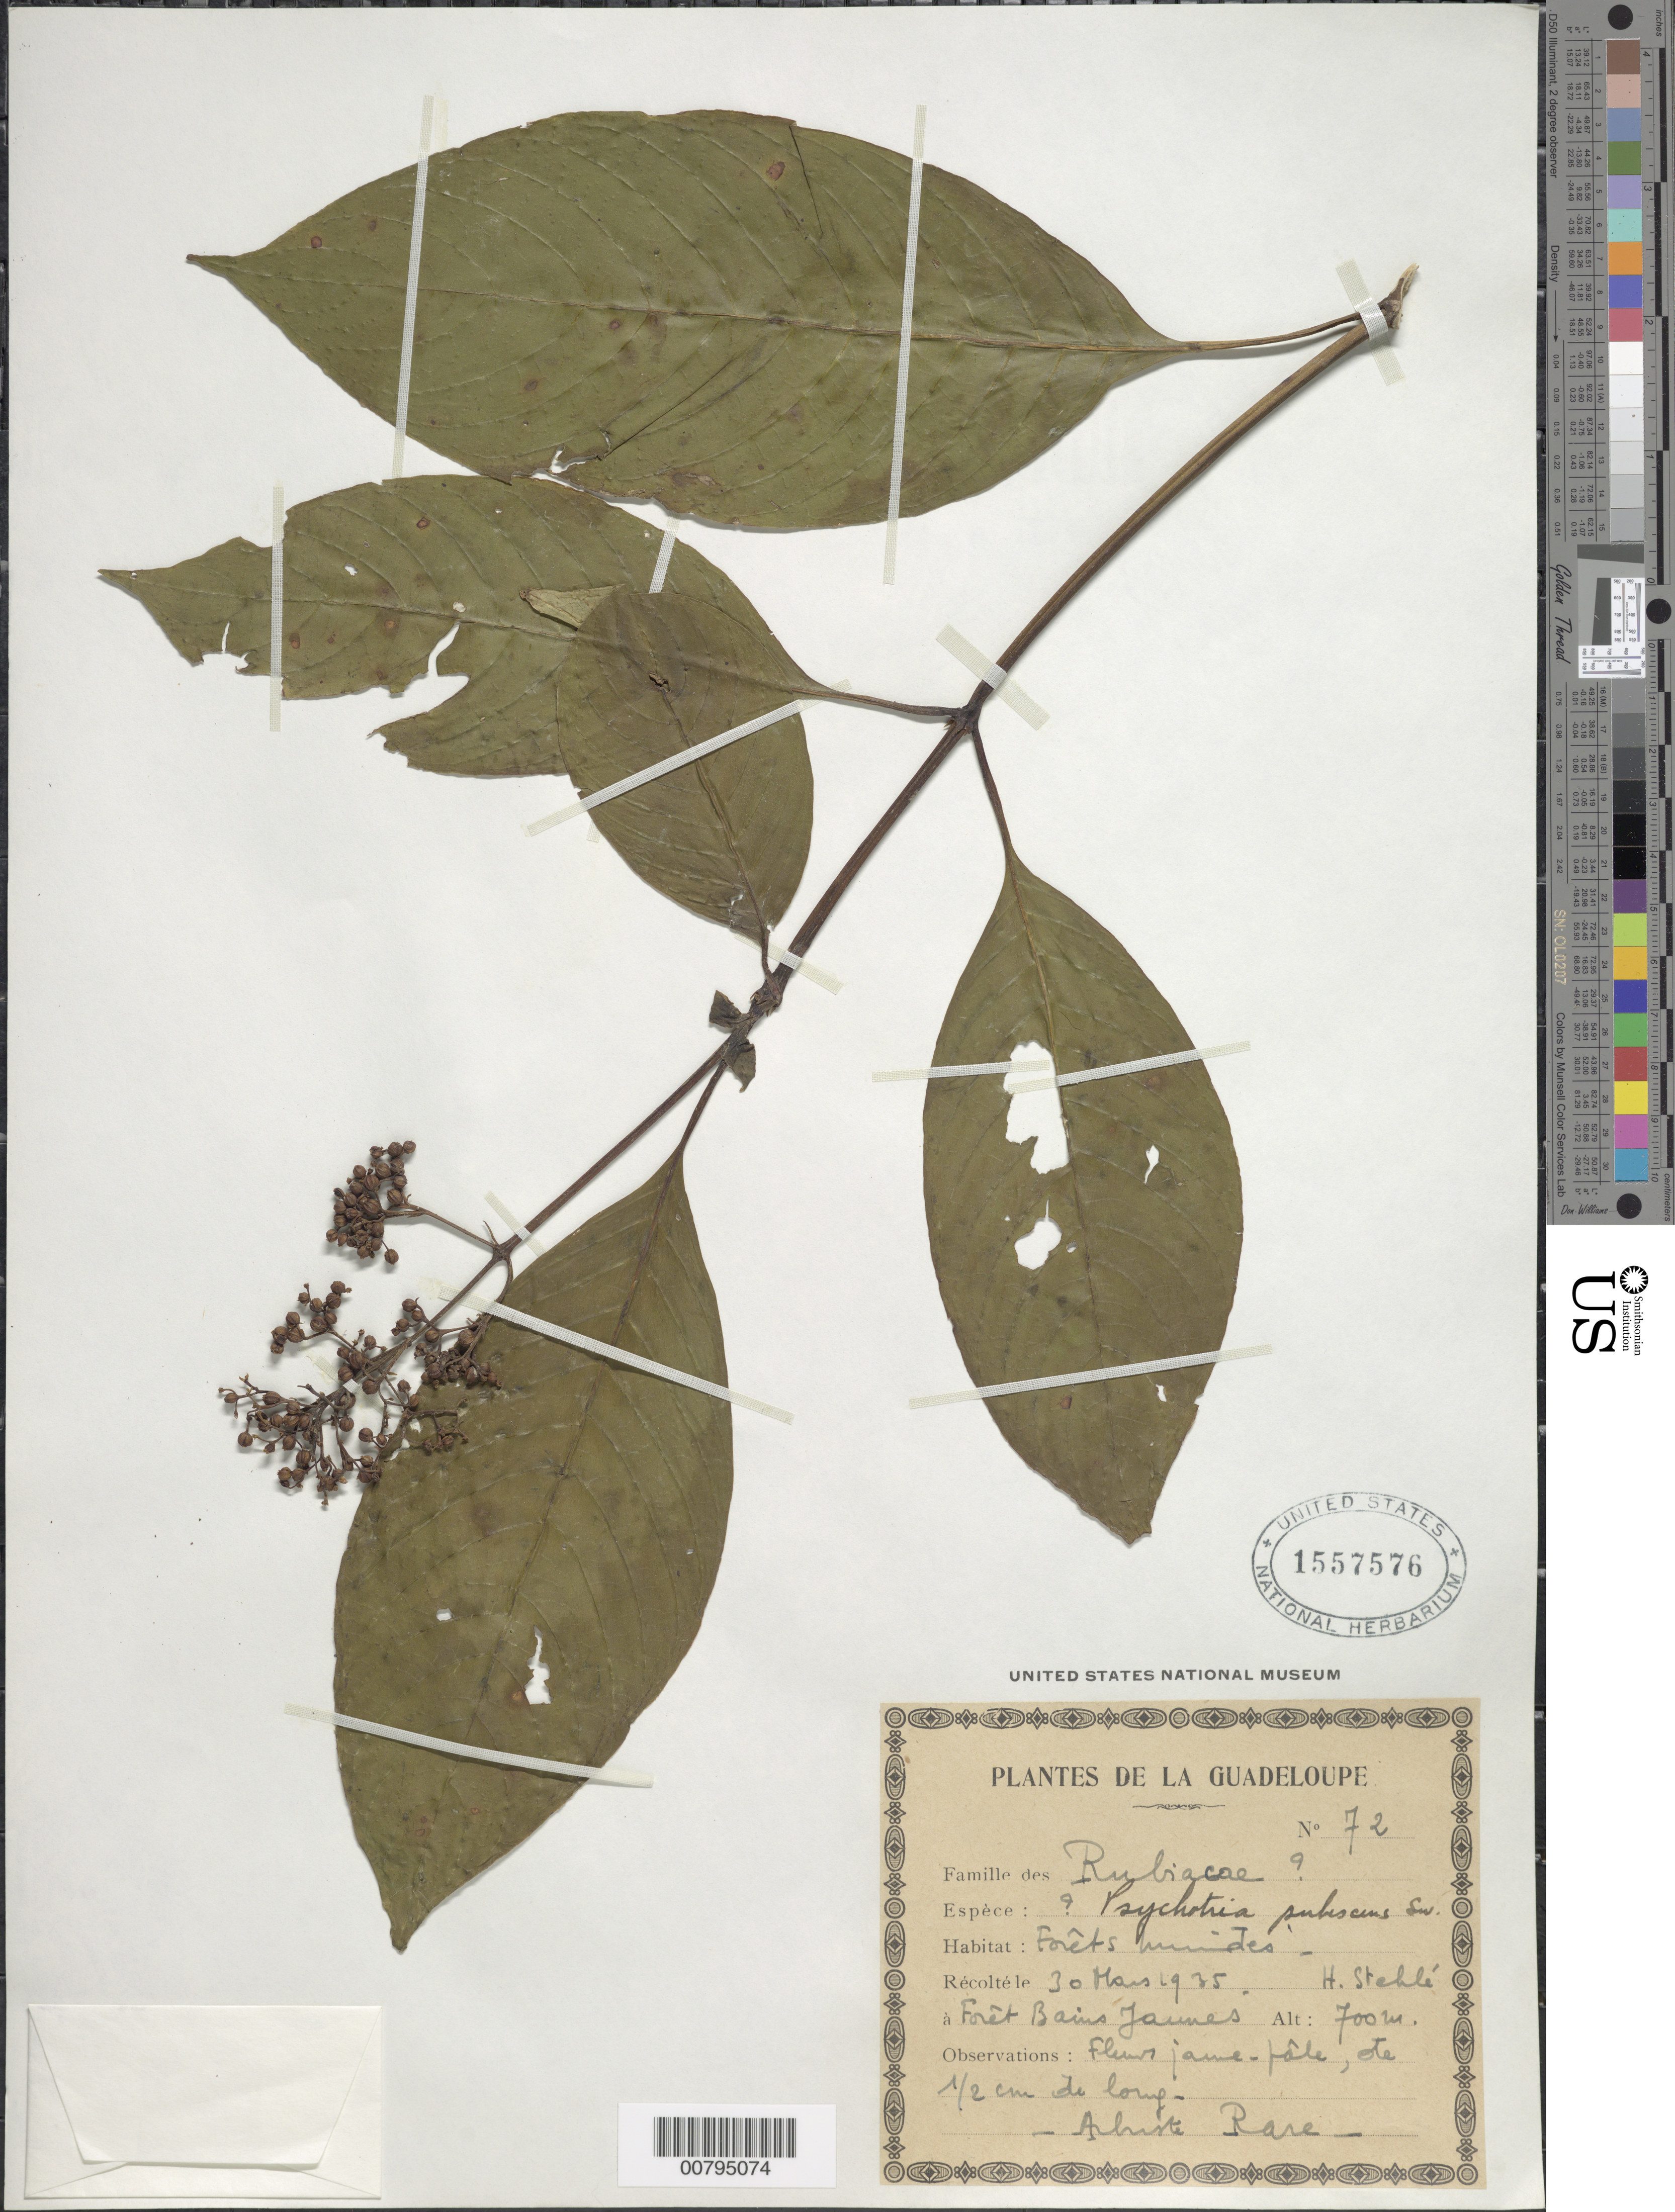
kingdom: Plantae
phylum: Tracheophyta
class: Magnoliopsida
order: Gentianales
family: Rubiaceae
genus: Psychotria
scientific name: Psychotria berteroana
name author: DC.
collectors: H. Stehlé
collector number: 72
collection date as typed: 30 Mar 1935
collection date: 1935-03-30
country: Guadeloupe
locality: Foret Bains-Jaunes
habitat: Forets humides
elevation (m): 700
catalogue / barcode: US 1557576